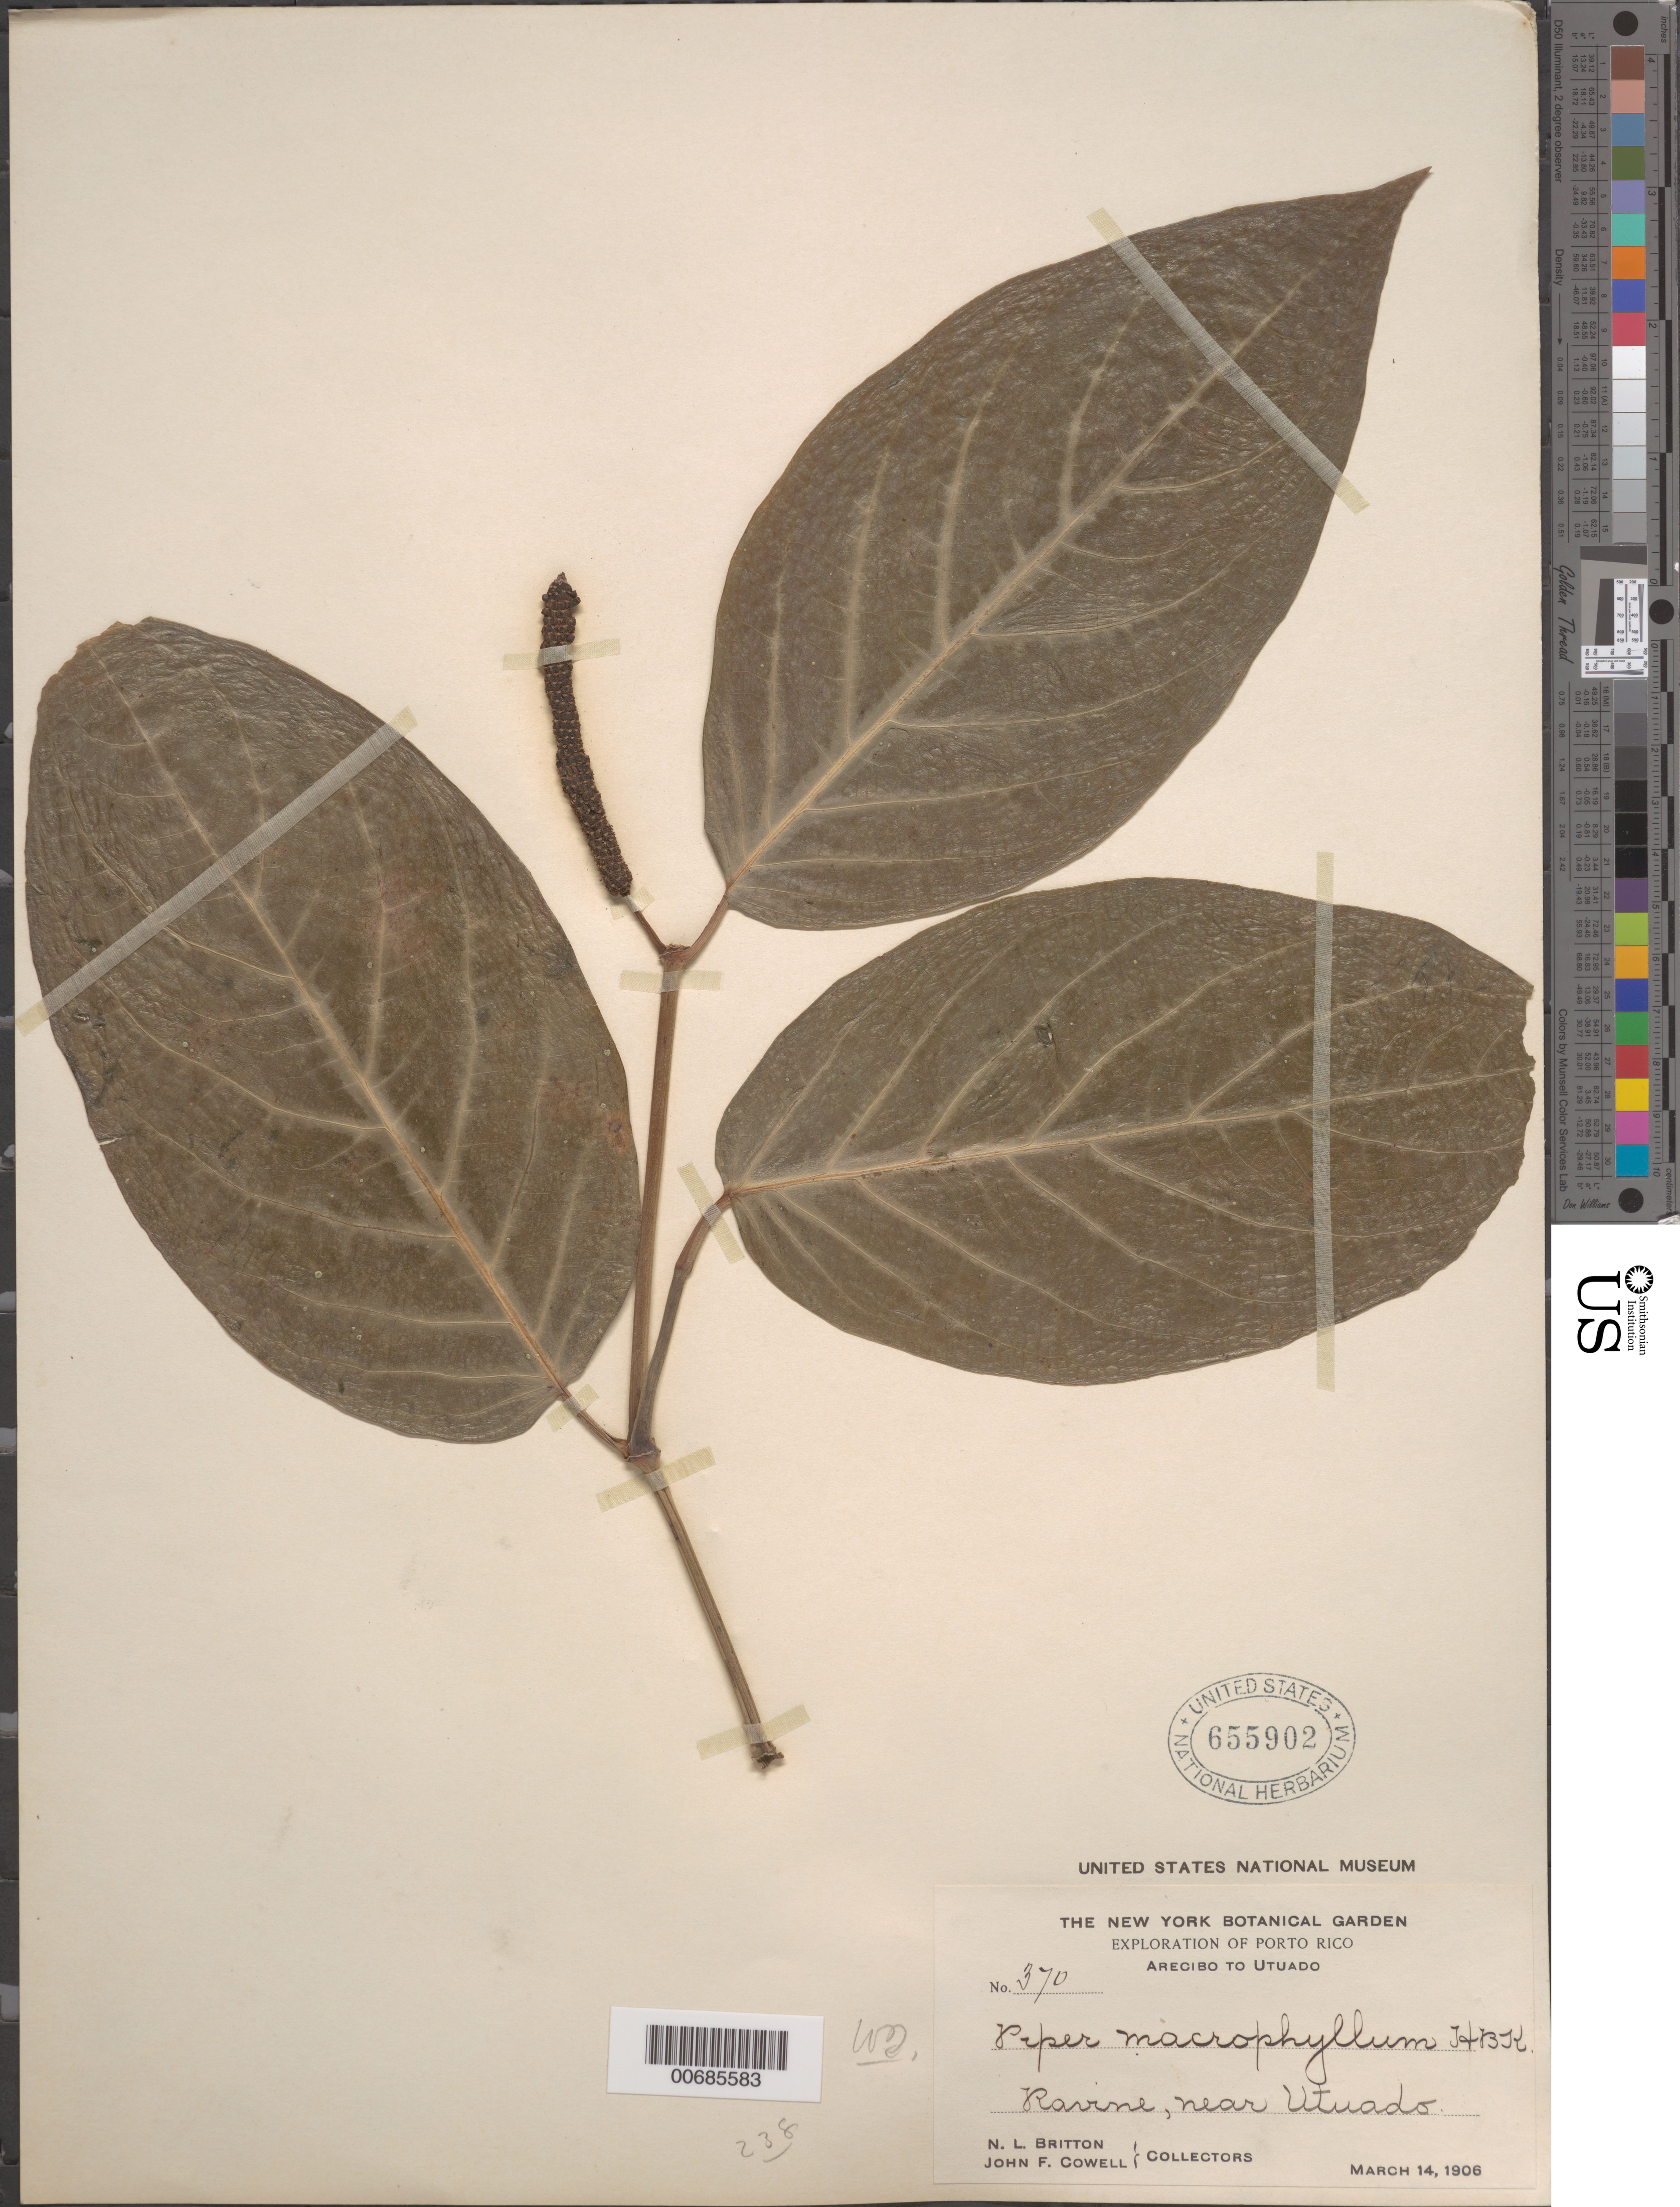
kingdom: Plantae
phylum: Tracheophyta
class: Magnoliopsida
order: Piperales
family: Piperaceae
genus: Piper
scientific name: Piper macrophyllum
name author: Kunth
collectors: N. Britton & J. F. Cowell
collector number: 370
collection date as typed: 14 Mar 1906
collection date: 1906-03-14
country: Puerto Rico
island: Greater Antilles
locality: Arecibo to Utado ravine, near Utuado.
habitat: ravine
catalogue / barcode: US 655902